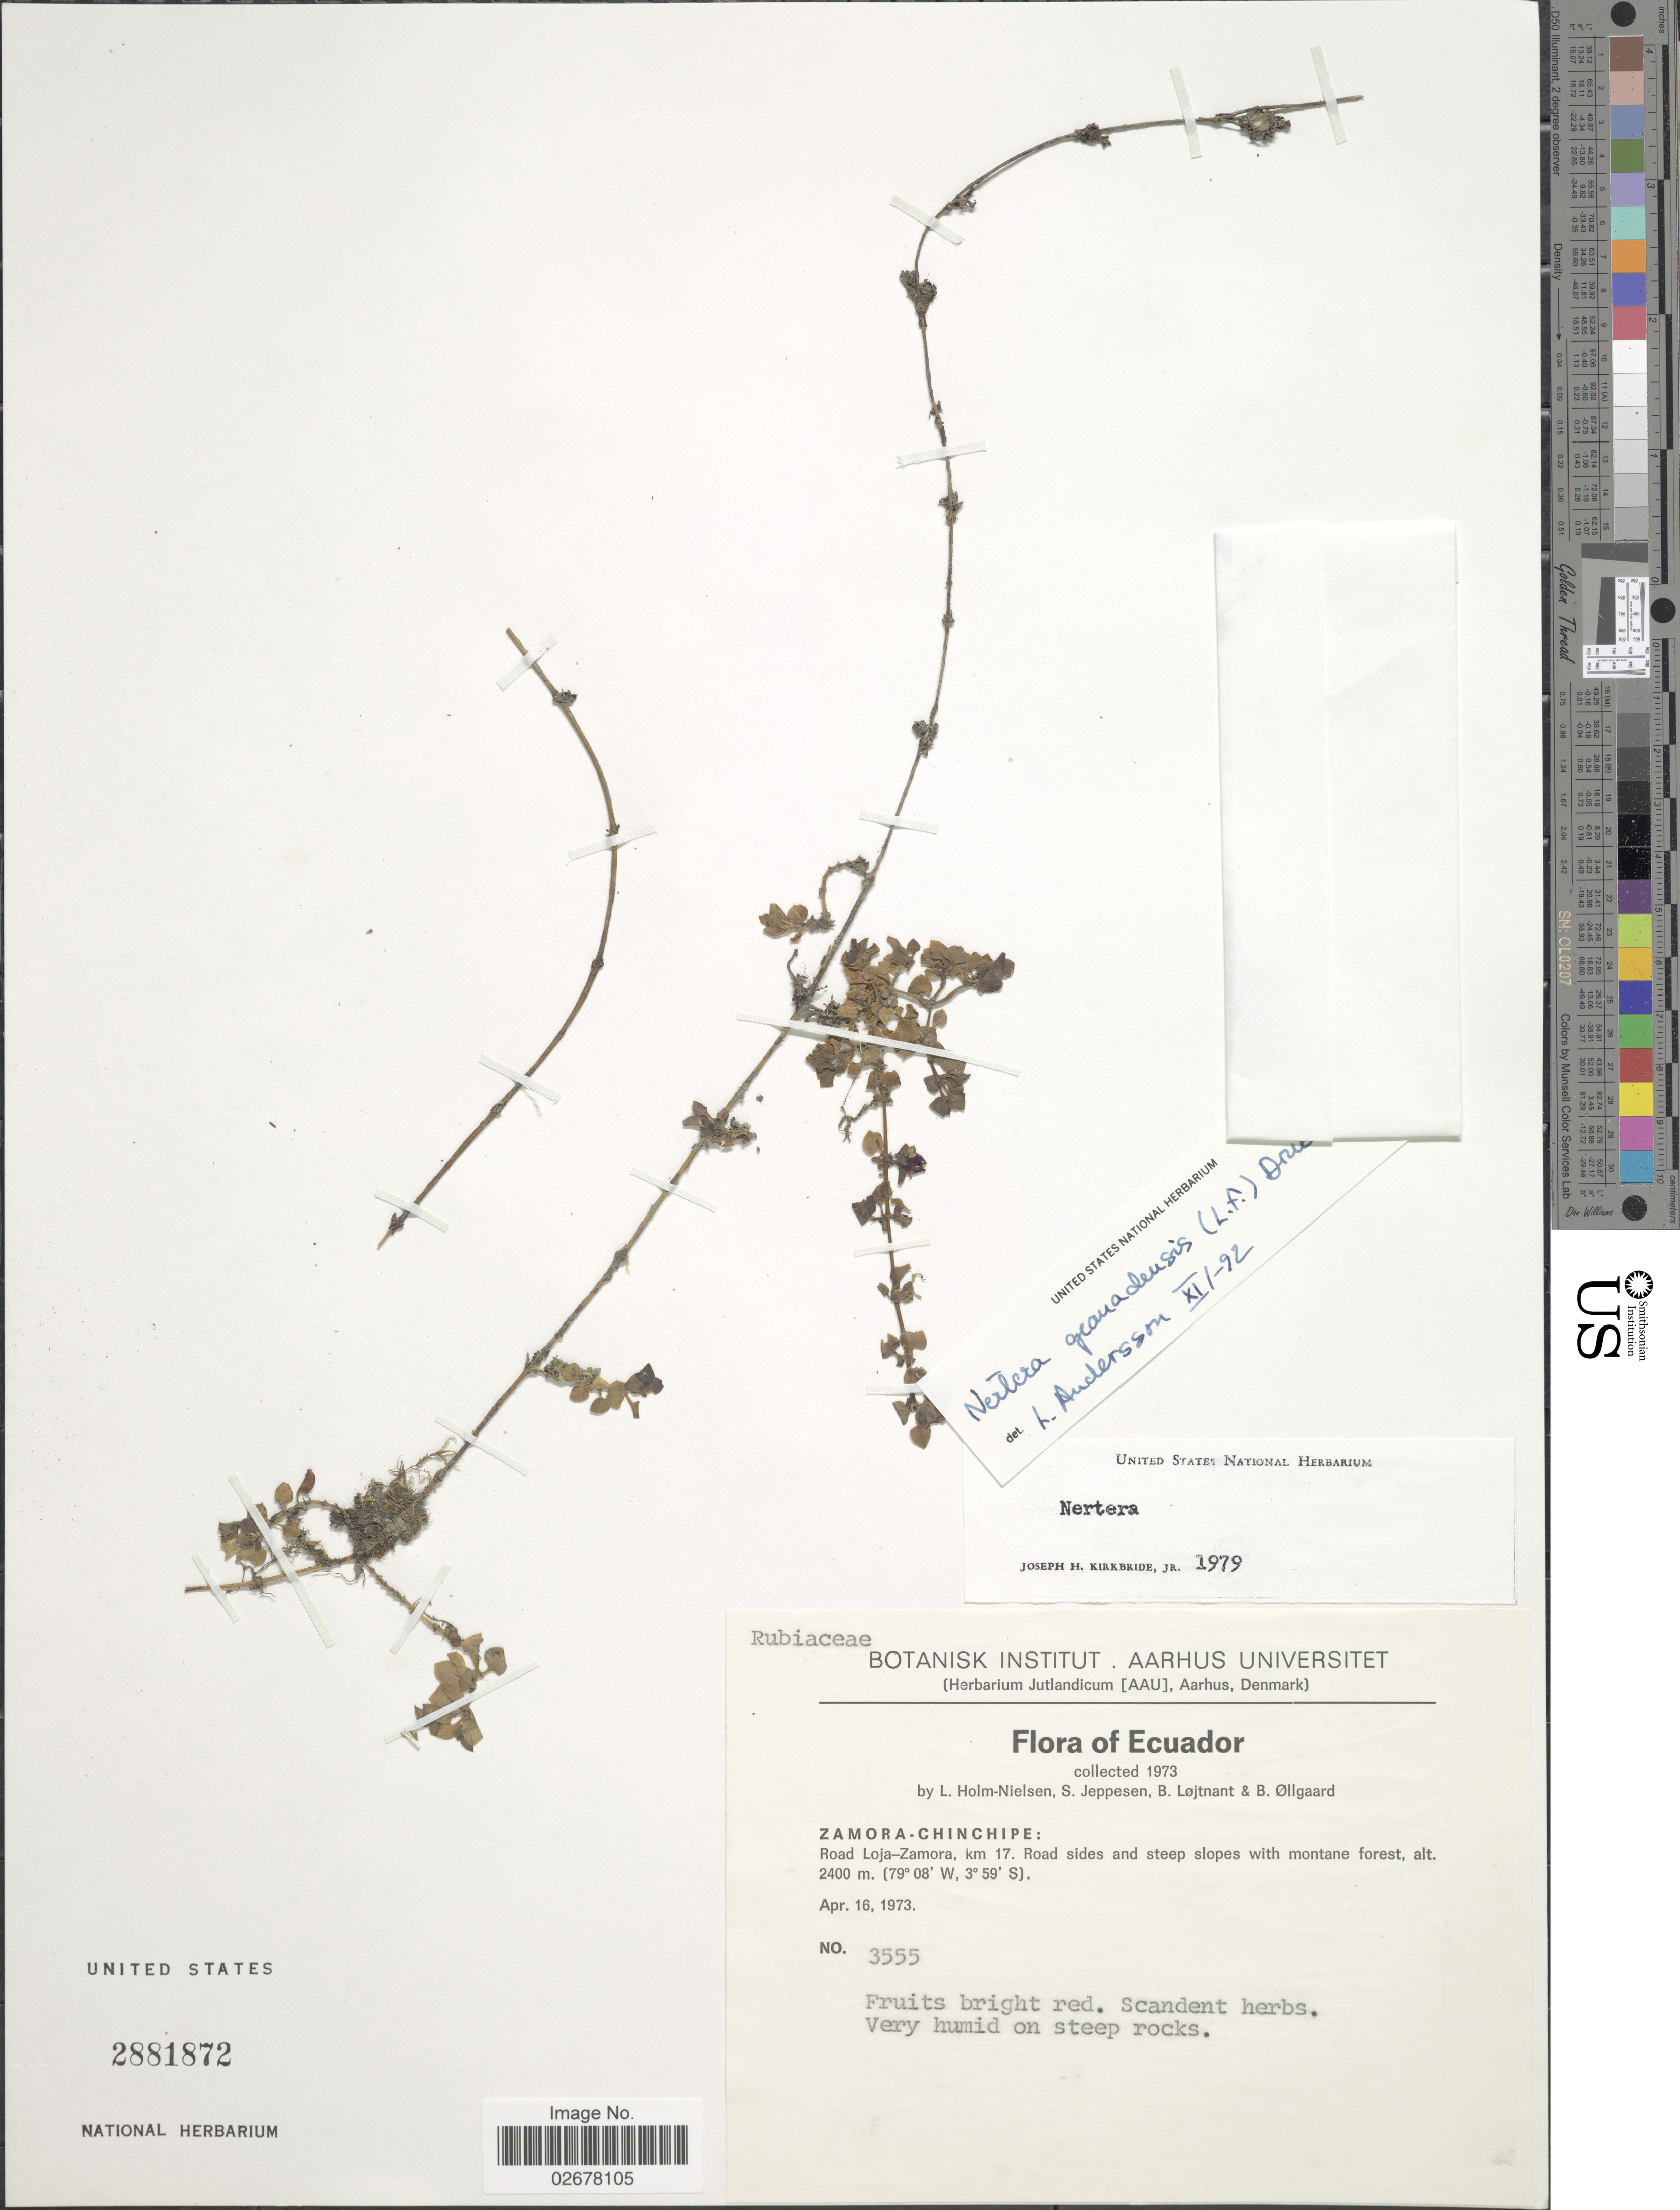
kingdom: Plantae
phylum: Tracheophyta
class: Magnoliopsida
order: Gentianales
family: Rubiaceae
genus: Nertera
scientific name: Nertera depressa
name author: Banks & Sol. ex Gaertn.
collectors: L. Holm-Nielsen, S. Jeppesen, B. Löjtnant & B. Øllgaard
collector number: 3555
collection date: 1973-04-16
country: Ecuador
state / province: Zamora-Chinchipe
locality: Road Loja-Zamora, km 17. Road sides and steep slopes with montane forest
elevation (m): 2400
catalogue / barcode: US 2881872